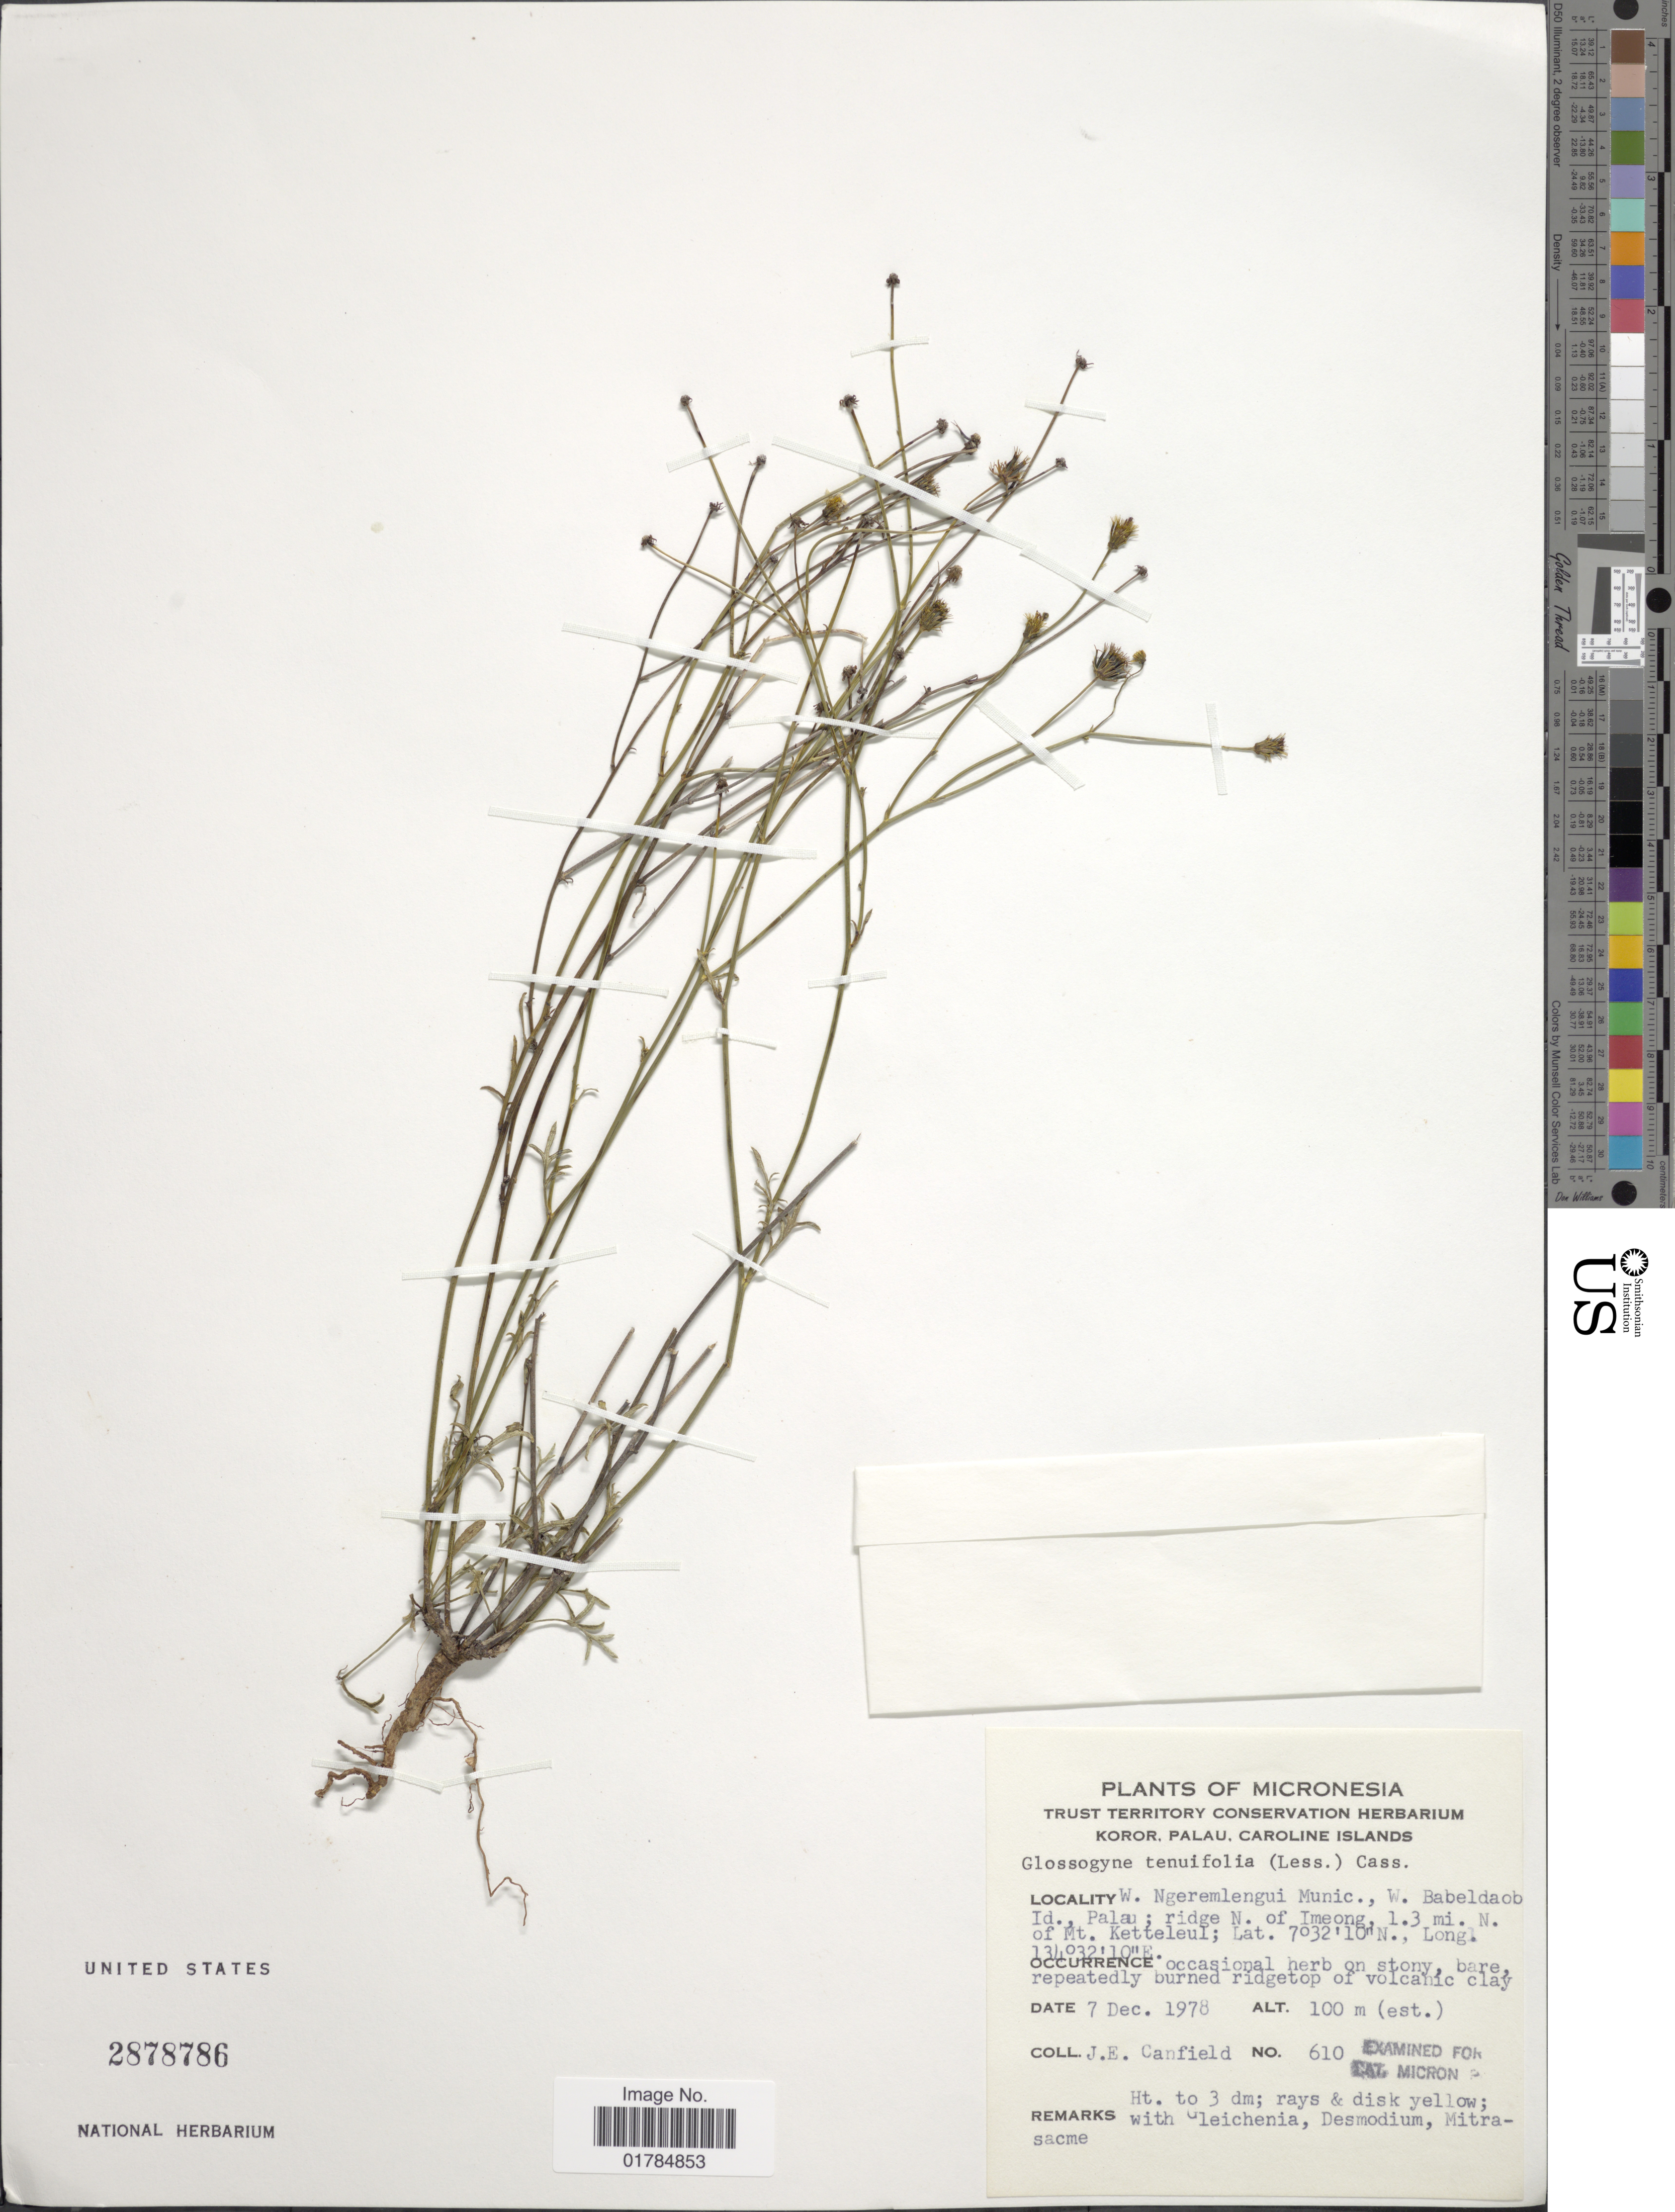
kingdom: Plantae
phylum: Tracheophyta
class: Magnoliopsida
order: Asterales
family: Asteraceae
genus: Glossogyne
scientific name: Glossogyne tenuifolia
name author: (Labill.)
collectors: J. E. Canfield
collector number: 610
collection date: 1978-12-07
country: Palau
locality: W. Ngeremlengui Munc., W. Babeldao Id., Palau; ridge N. of Imeong, 1.3 mi. N of Mt. ketteleul. Micronesia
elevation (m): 100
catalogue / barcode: US 2878786